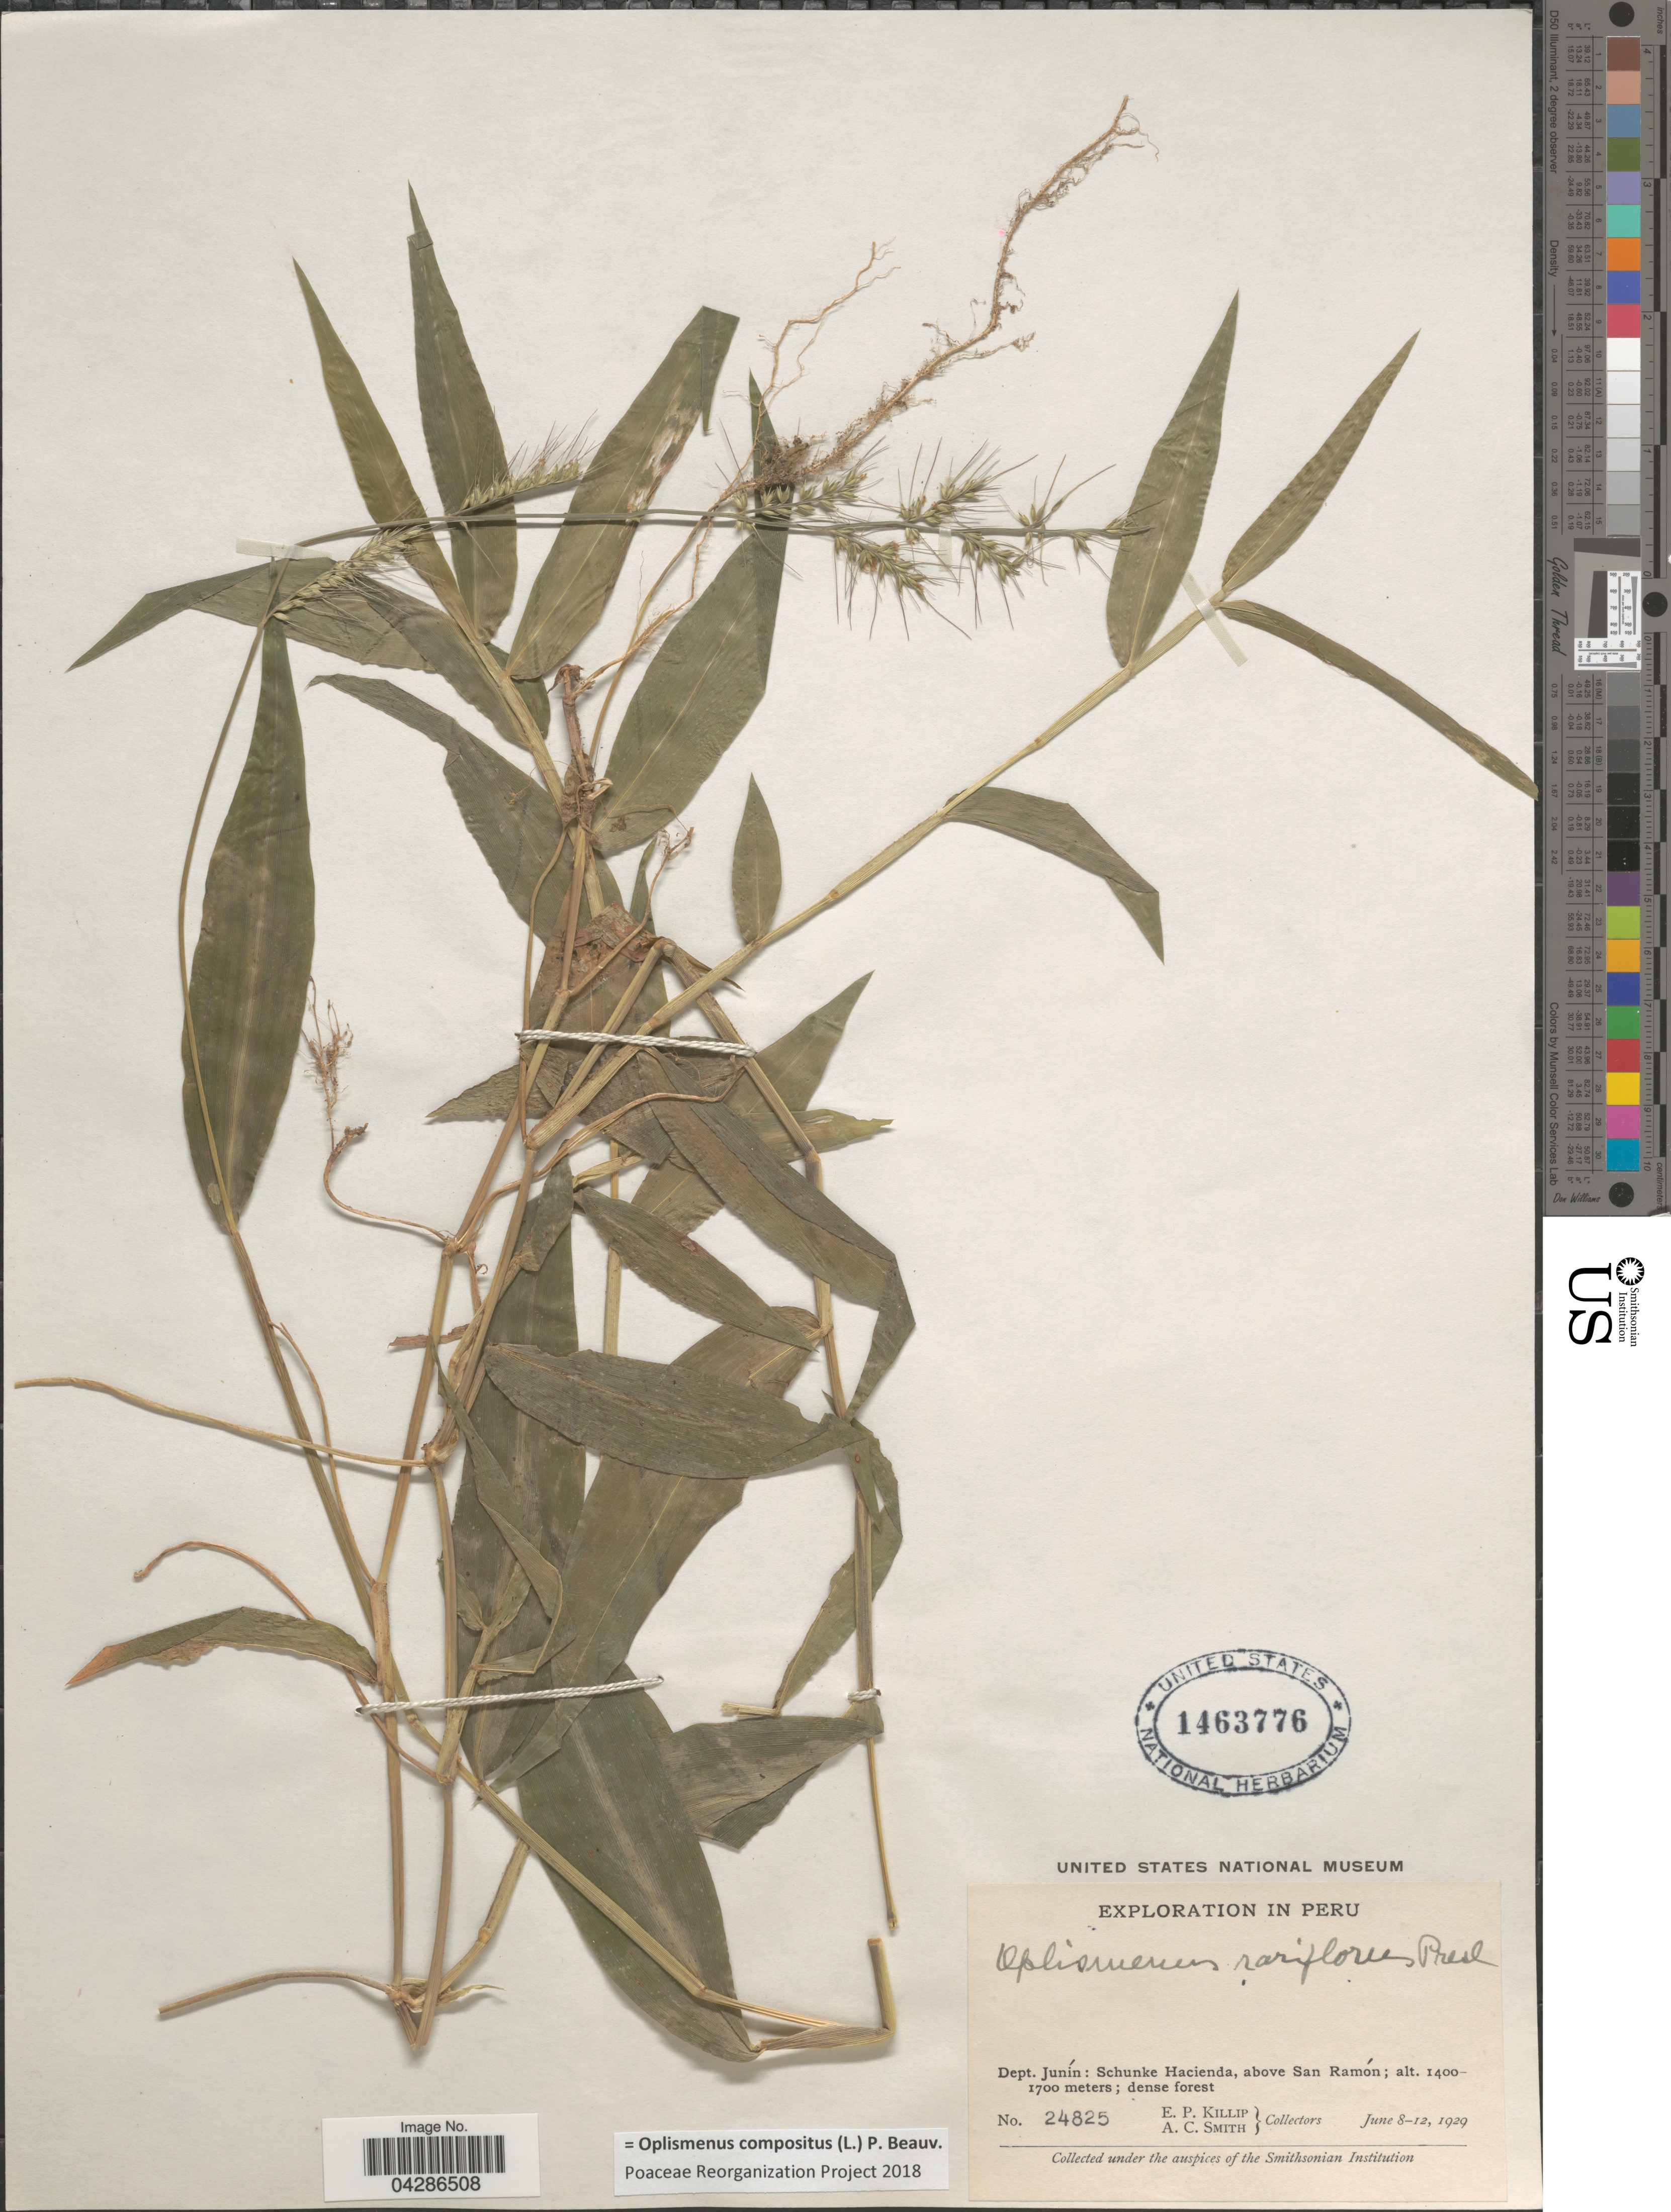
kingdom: Plantae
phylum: Tracheophyta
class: Liliopsida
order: Poales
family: Poaceae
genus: Oplismenus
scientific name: Oplismenus compositus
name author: (L.) P. Beauv.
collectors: E. P. Killip & A. C. Smith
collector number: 24825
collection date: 1929-06-08/1929-06-12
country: Peru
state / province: Junín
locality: Exploration In Peru. Dept. JunínL Schunke Hacienda, above San Ramón.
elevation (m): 1400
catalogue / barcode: US 1463776